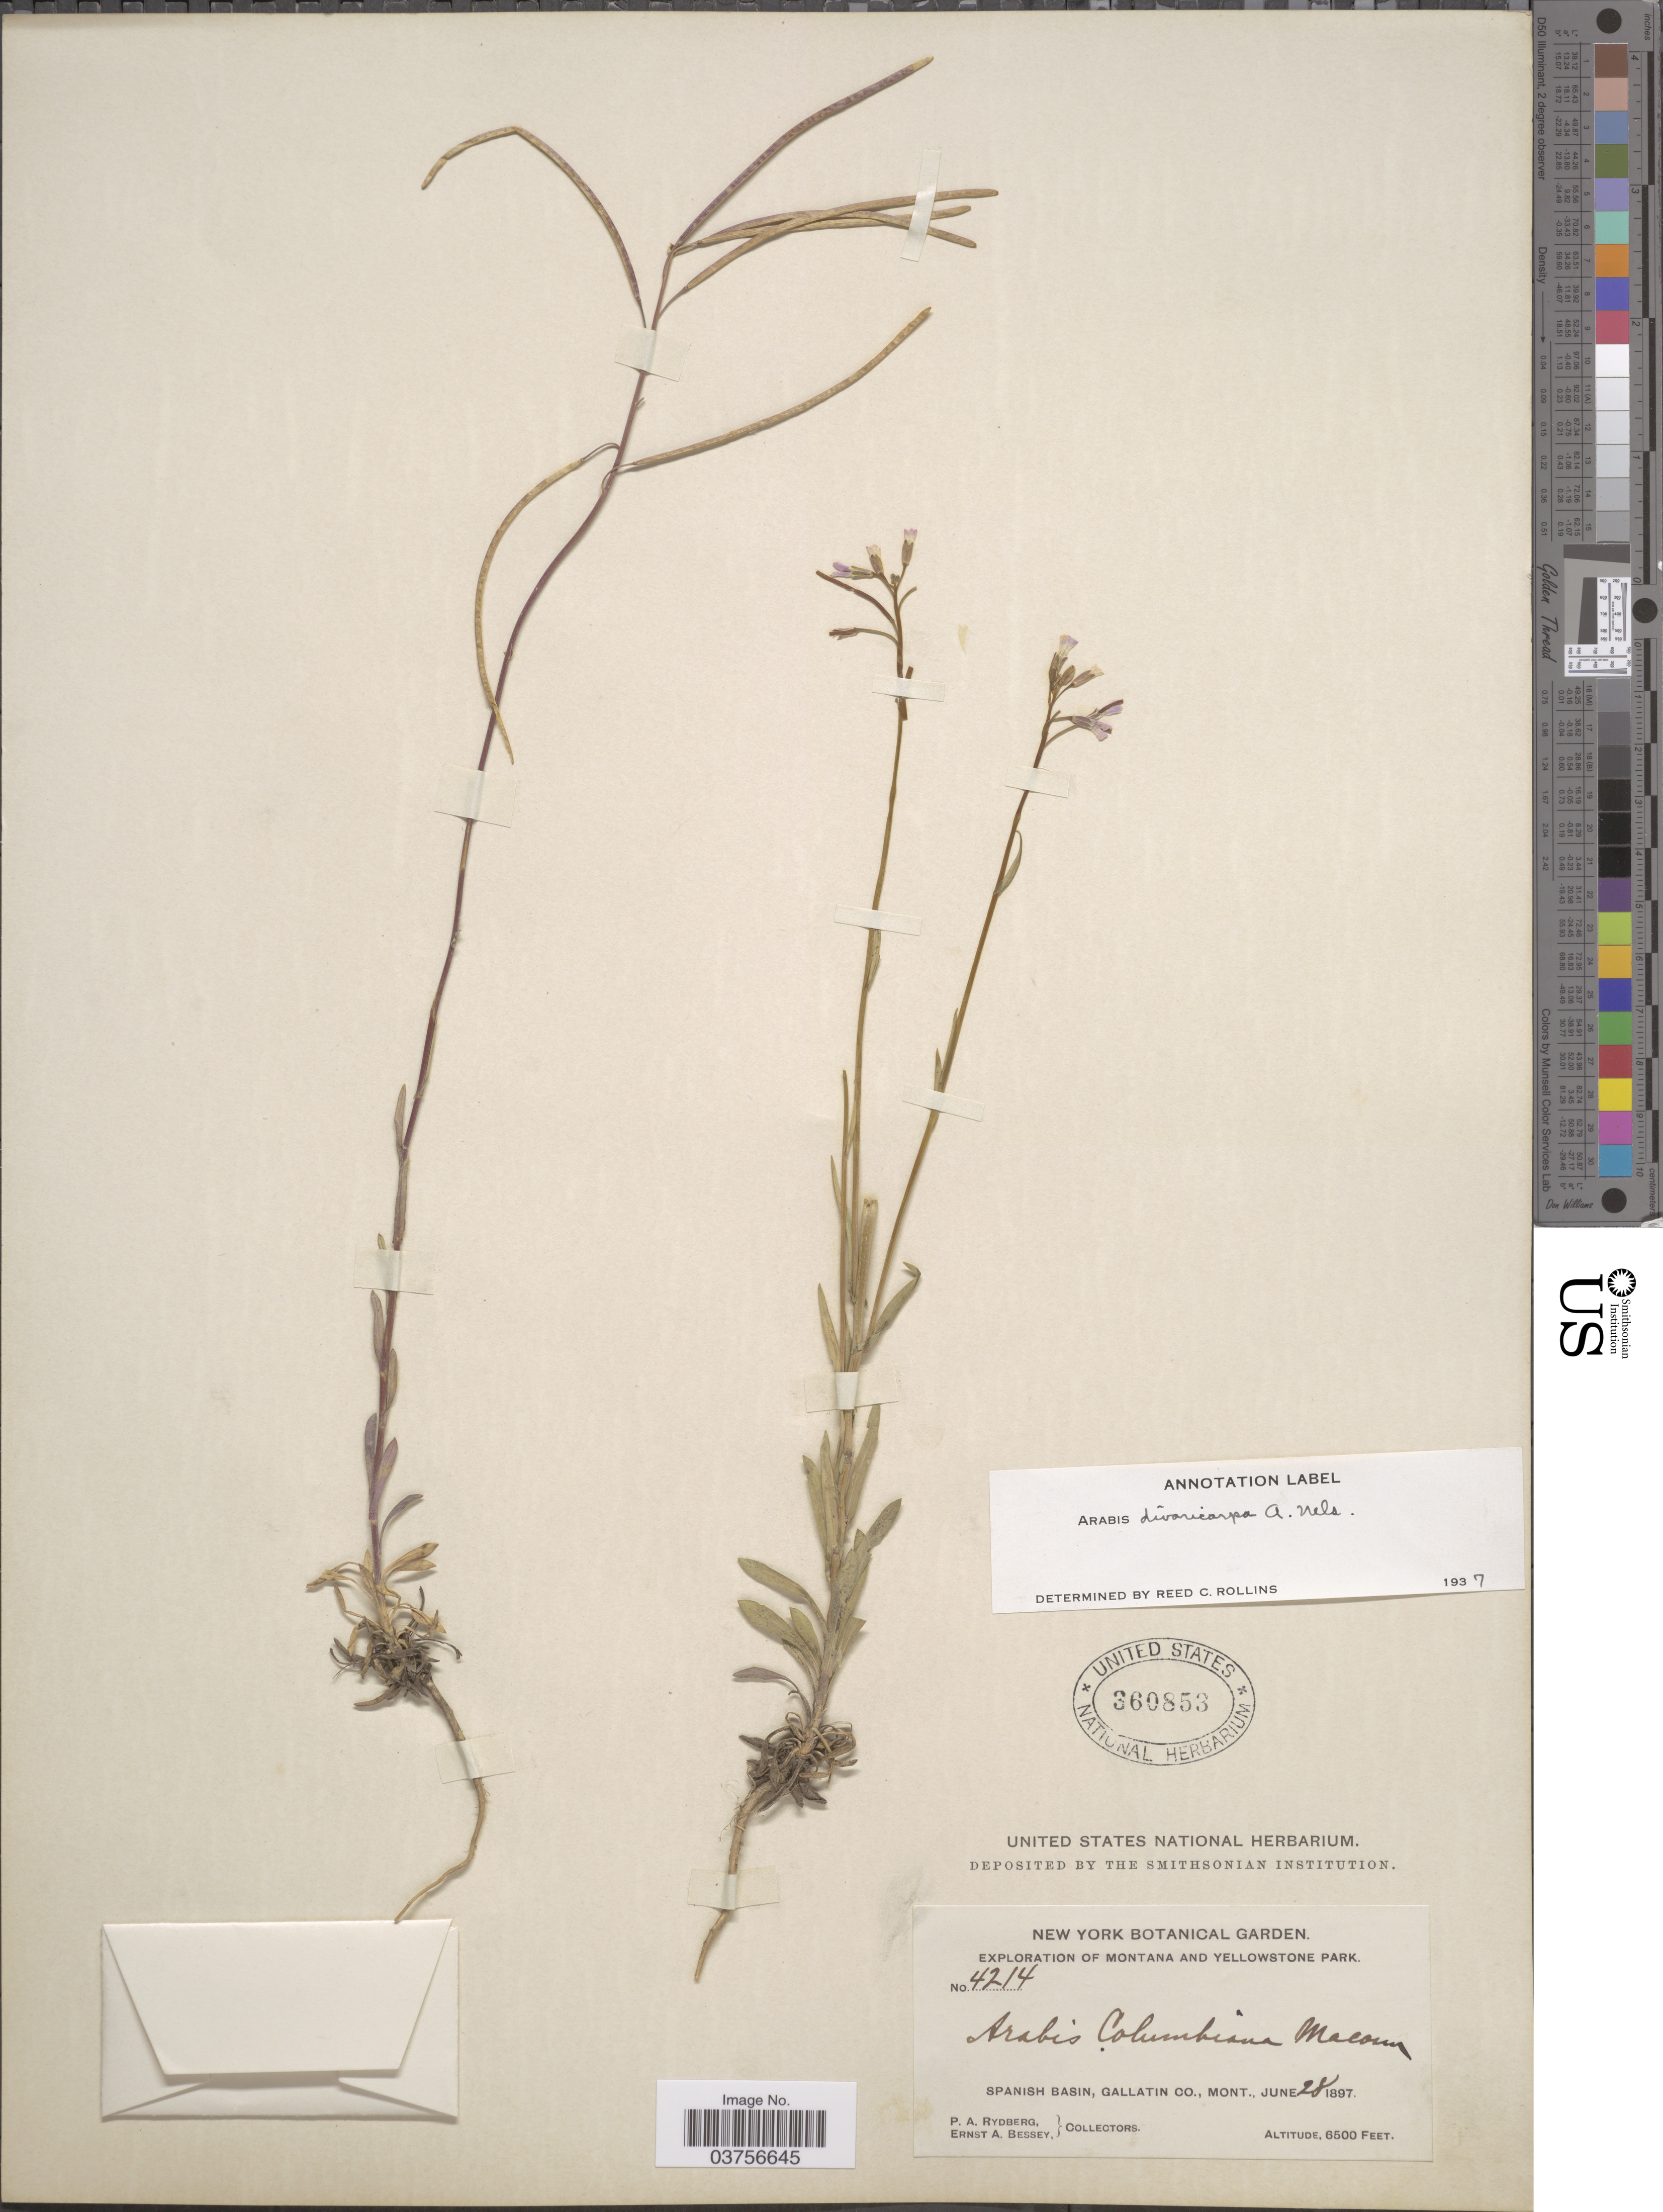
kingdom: Plantae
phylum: Tracheophyta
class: Magnoliopsida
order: Brassicales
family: Brassicaceae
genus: Arabis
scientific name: Arabis divaricarpa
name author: A. Nelson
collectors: P. A. Rydberg & E. A. Bessey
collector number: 4214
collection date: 1897-06-28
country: United States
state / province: Montana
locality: Yellowstone Park. Spanish Basin, Gallatin Co.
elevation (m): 1981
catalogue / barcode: US 360853